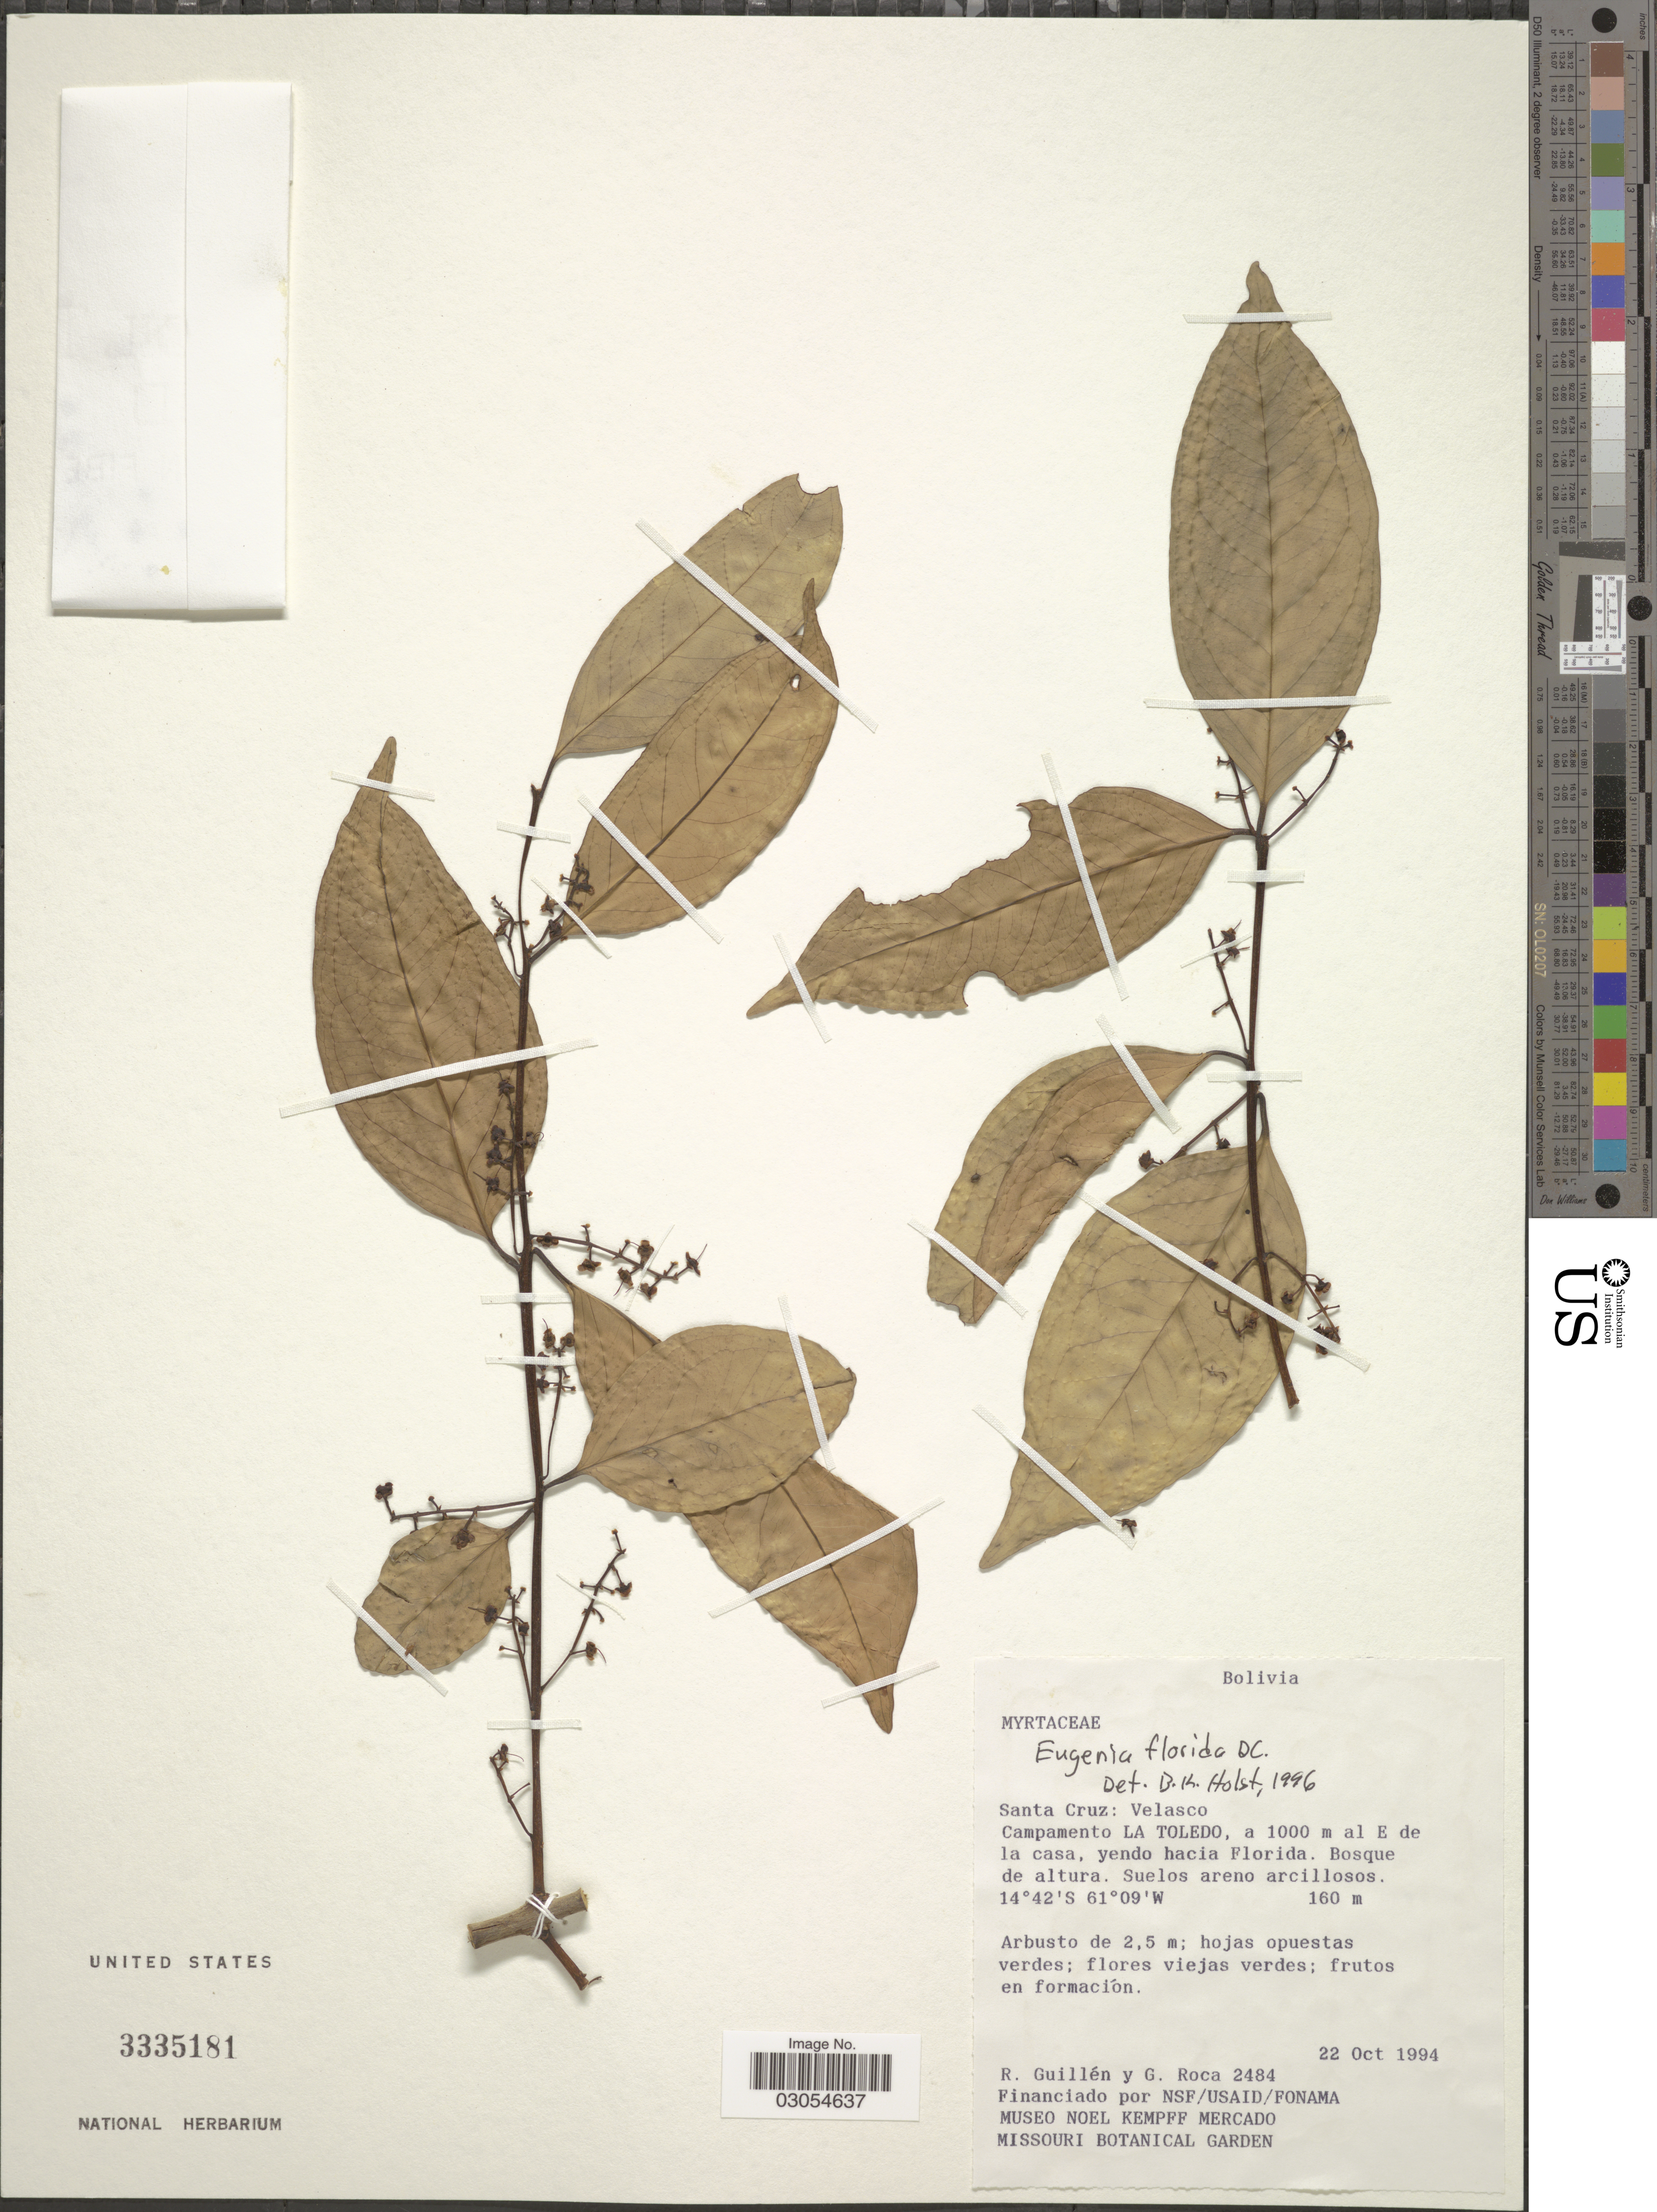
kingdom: Plantae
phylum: Tracheophyta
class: Magnoliopsida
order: Myrtales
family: Myrtaceae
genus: Eugenia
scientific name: Eugenia florida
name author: DC.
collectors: R. Guillen & G. Roca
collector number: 2484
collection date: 1994-10-22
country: Bolivia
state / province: Santa Cruz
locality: Velasco. Campamento La Toledo, a 1000 m al E de la casa, yendo hacia Florida.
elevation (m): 160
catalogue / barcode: US 3335181